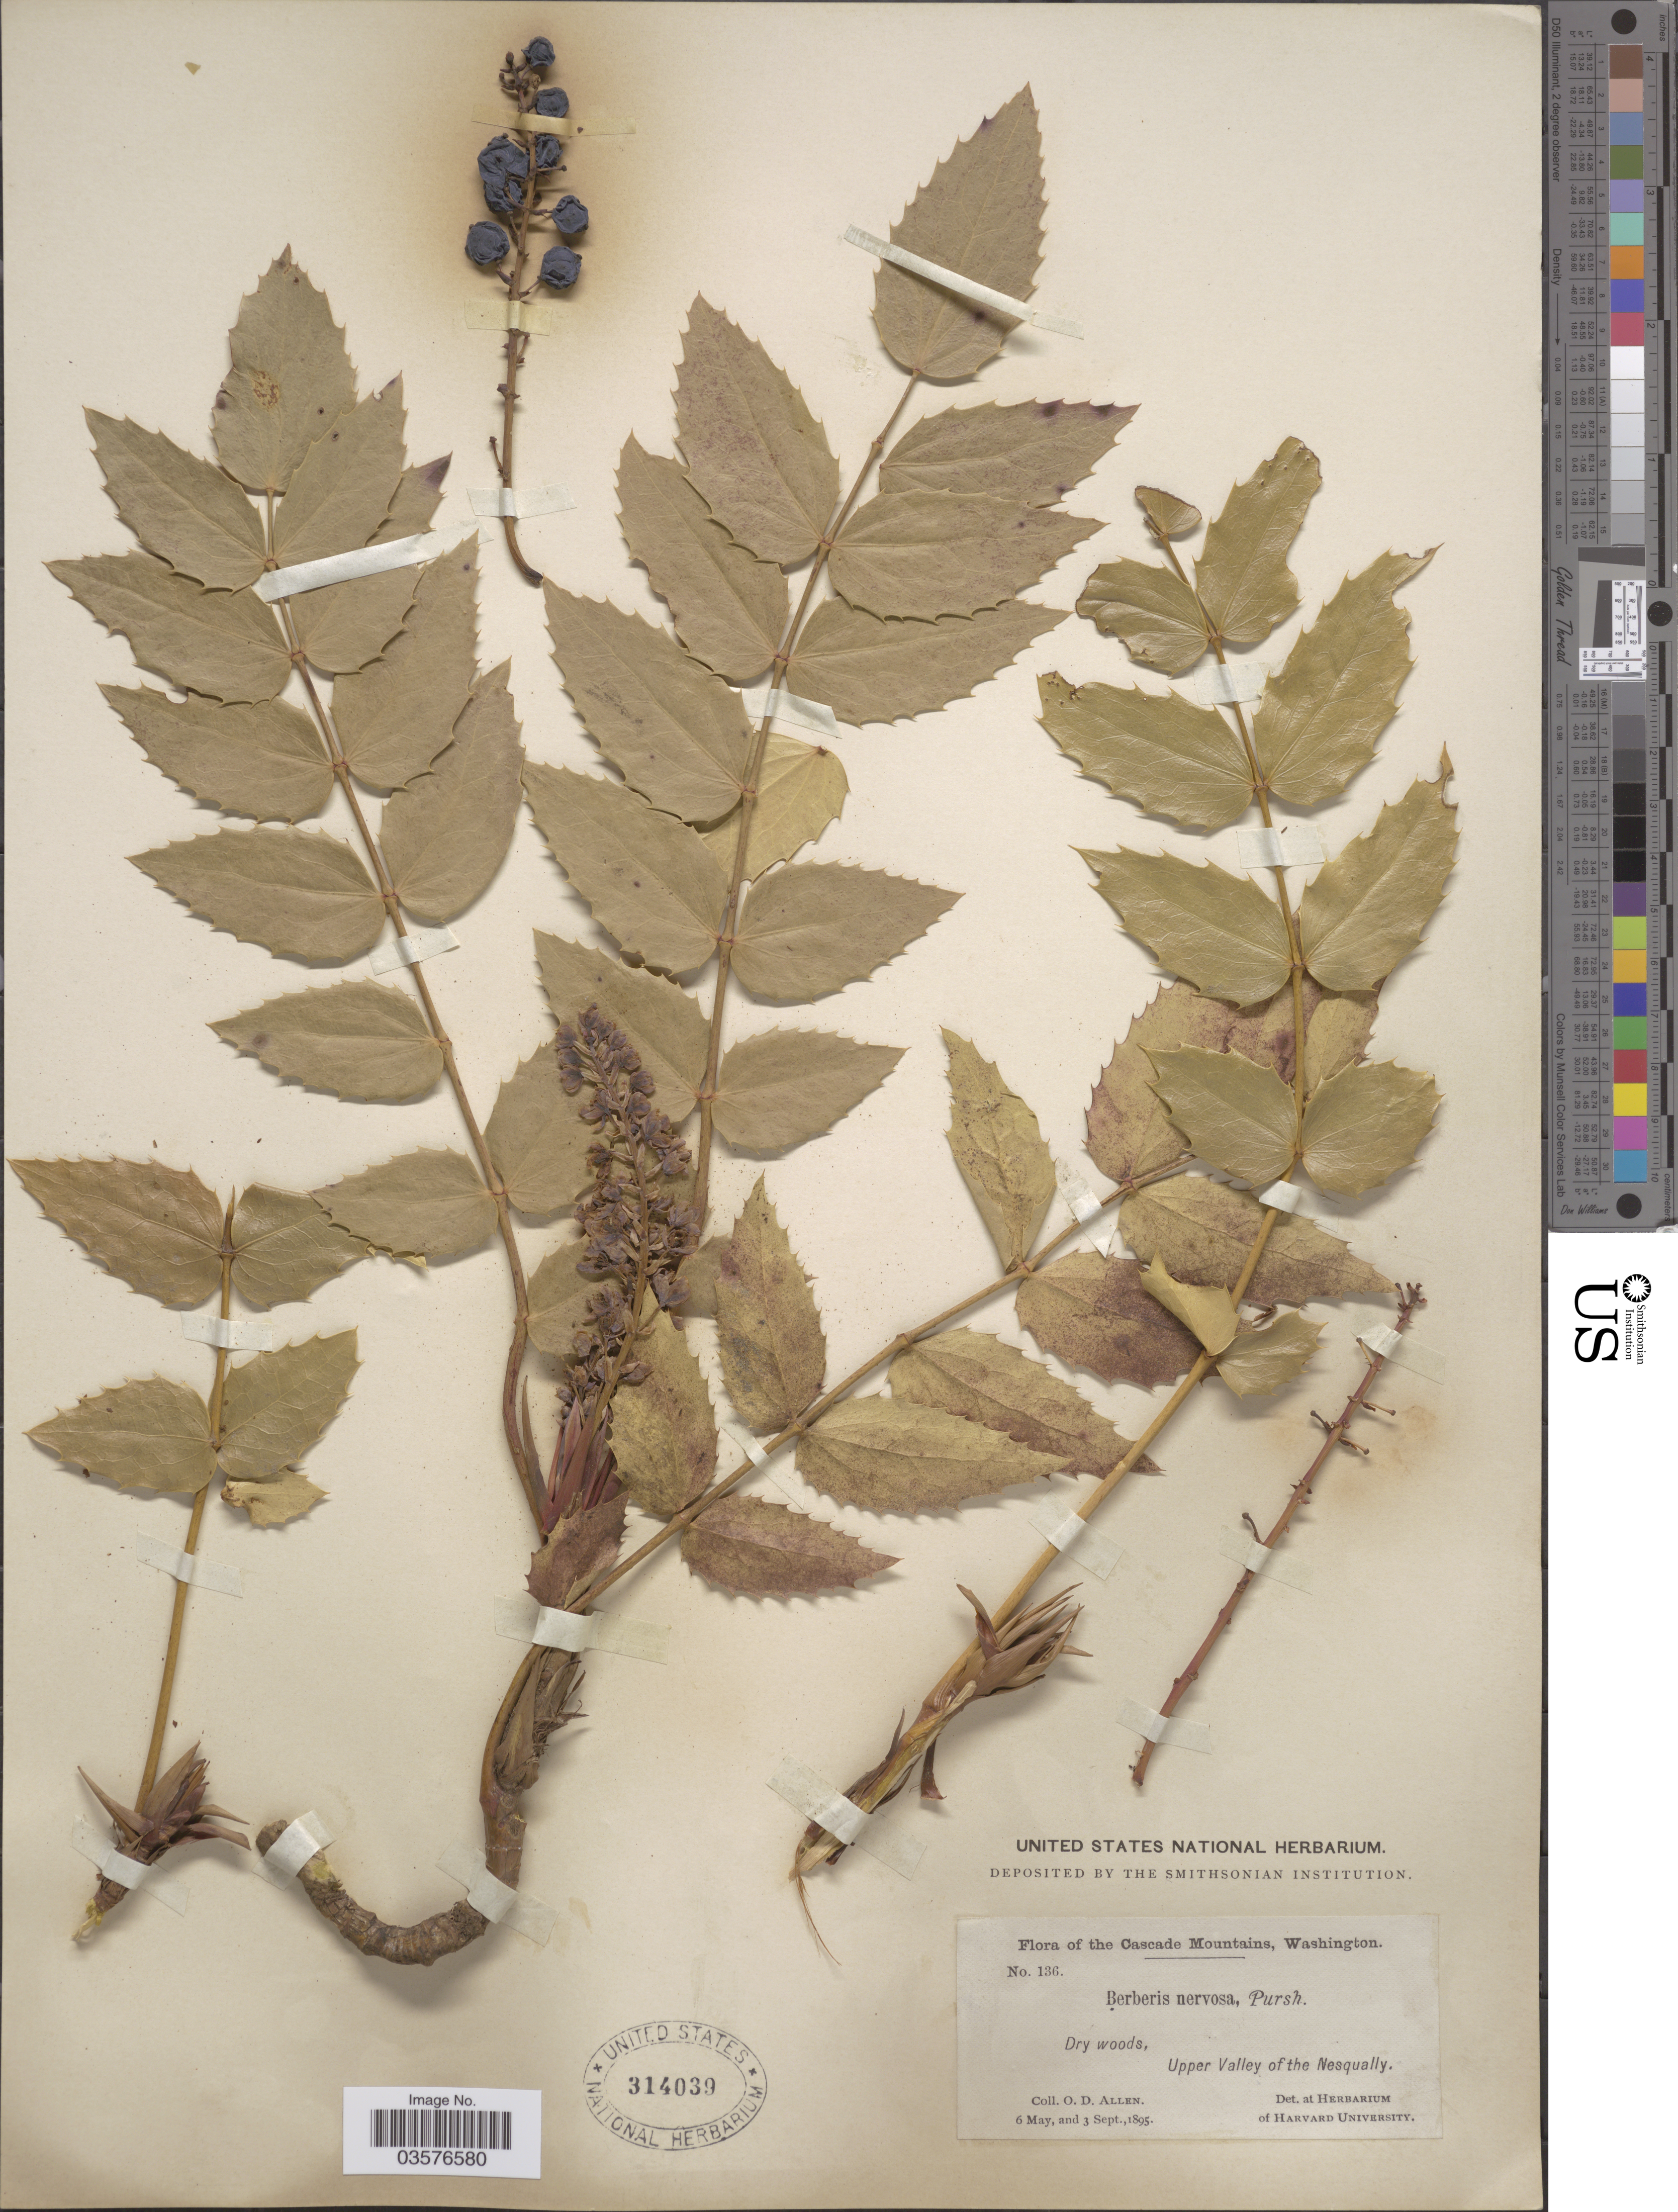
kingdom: Plantae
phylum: Tracheophyta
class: Magnoliopsida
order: Ranunculales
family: Berberidaceae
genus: Mahonia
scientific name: Mahonia nervosa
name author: (Pursh) Nutt.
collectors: O. D. Allen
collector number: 136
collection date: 1895-05-06/1895-09-03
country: United States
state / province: Washington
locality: The Cascade Mountains, Upper Valley of the Nesqually.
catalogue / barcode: US 314039